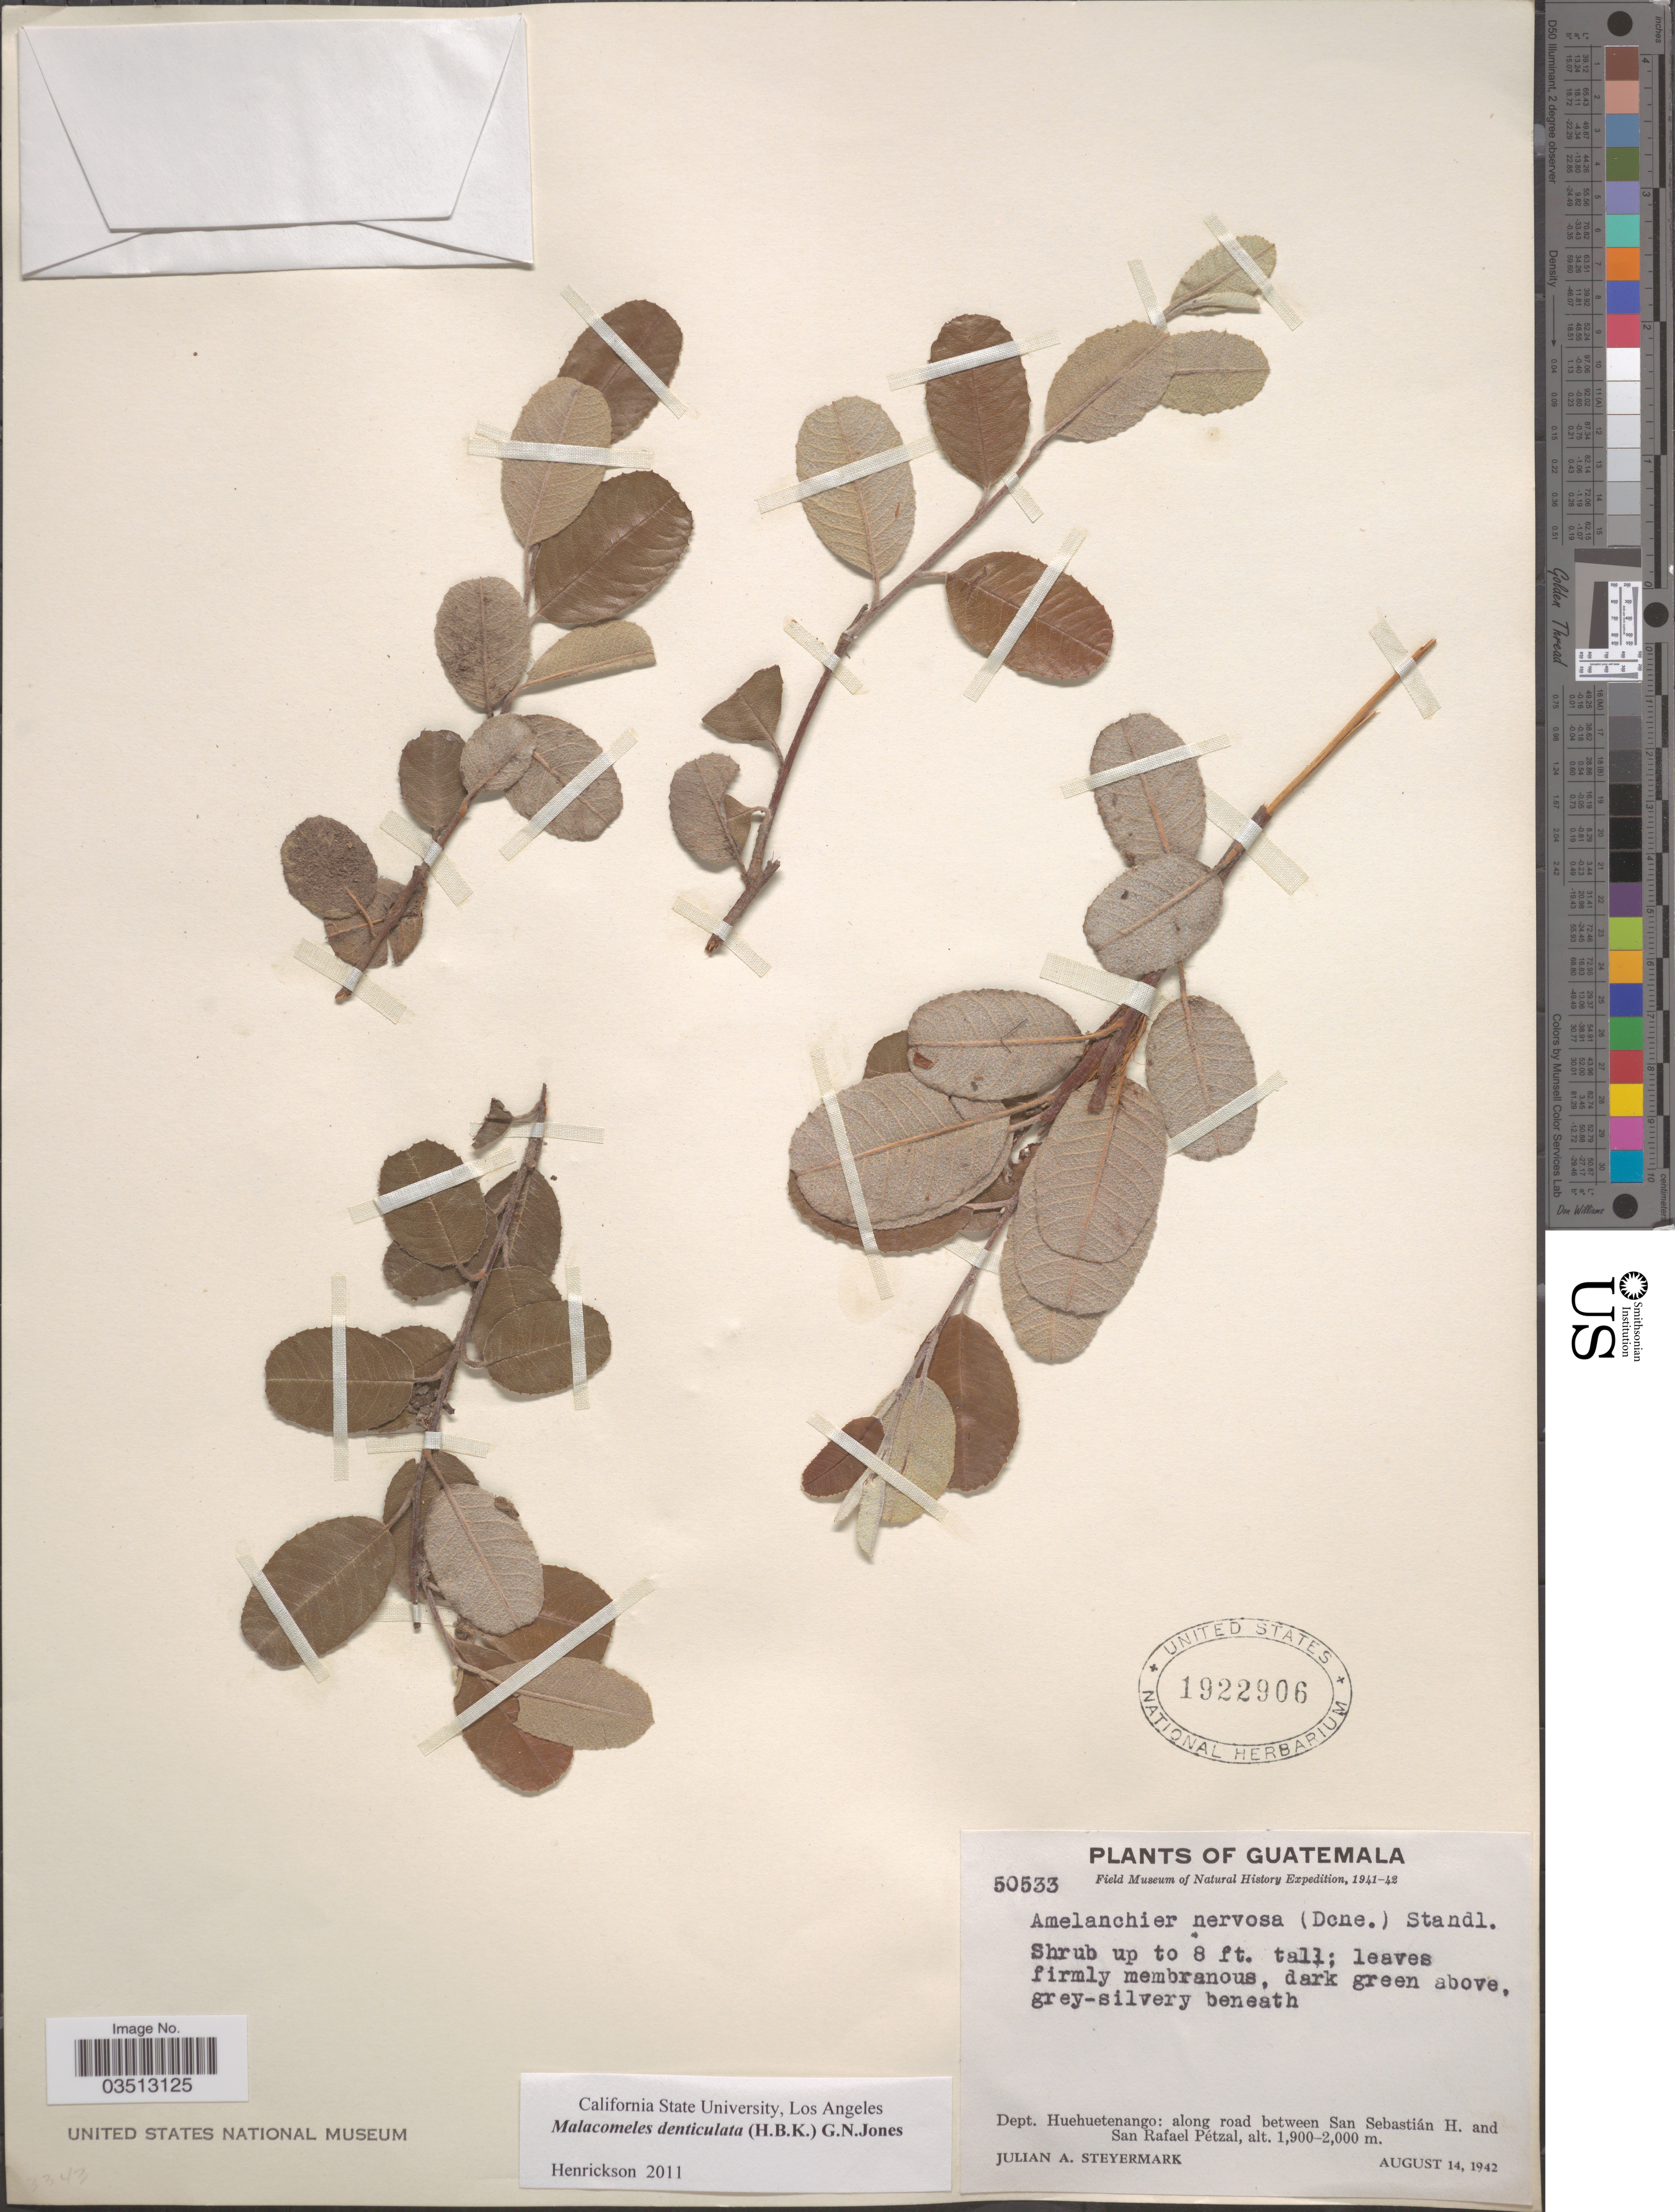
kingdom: Plantae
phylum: Tracheophyta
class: Magnoliopsida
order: Rosales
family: Rosaceae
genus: Malacomeles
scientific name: Malacomeles denticulata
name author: (Kunth) G.N. Jones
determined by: Henrickson, J.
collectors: J. Steyermark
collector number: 50533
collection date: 1942-08-14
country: Guatemala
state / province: Huehuetenango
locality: Dept. Huehuetenango: along road between San Sebastián H. and San Rafael Pétzal.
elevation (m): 1900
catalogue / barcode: US 1922906